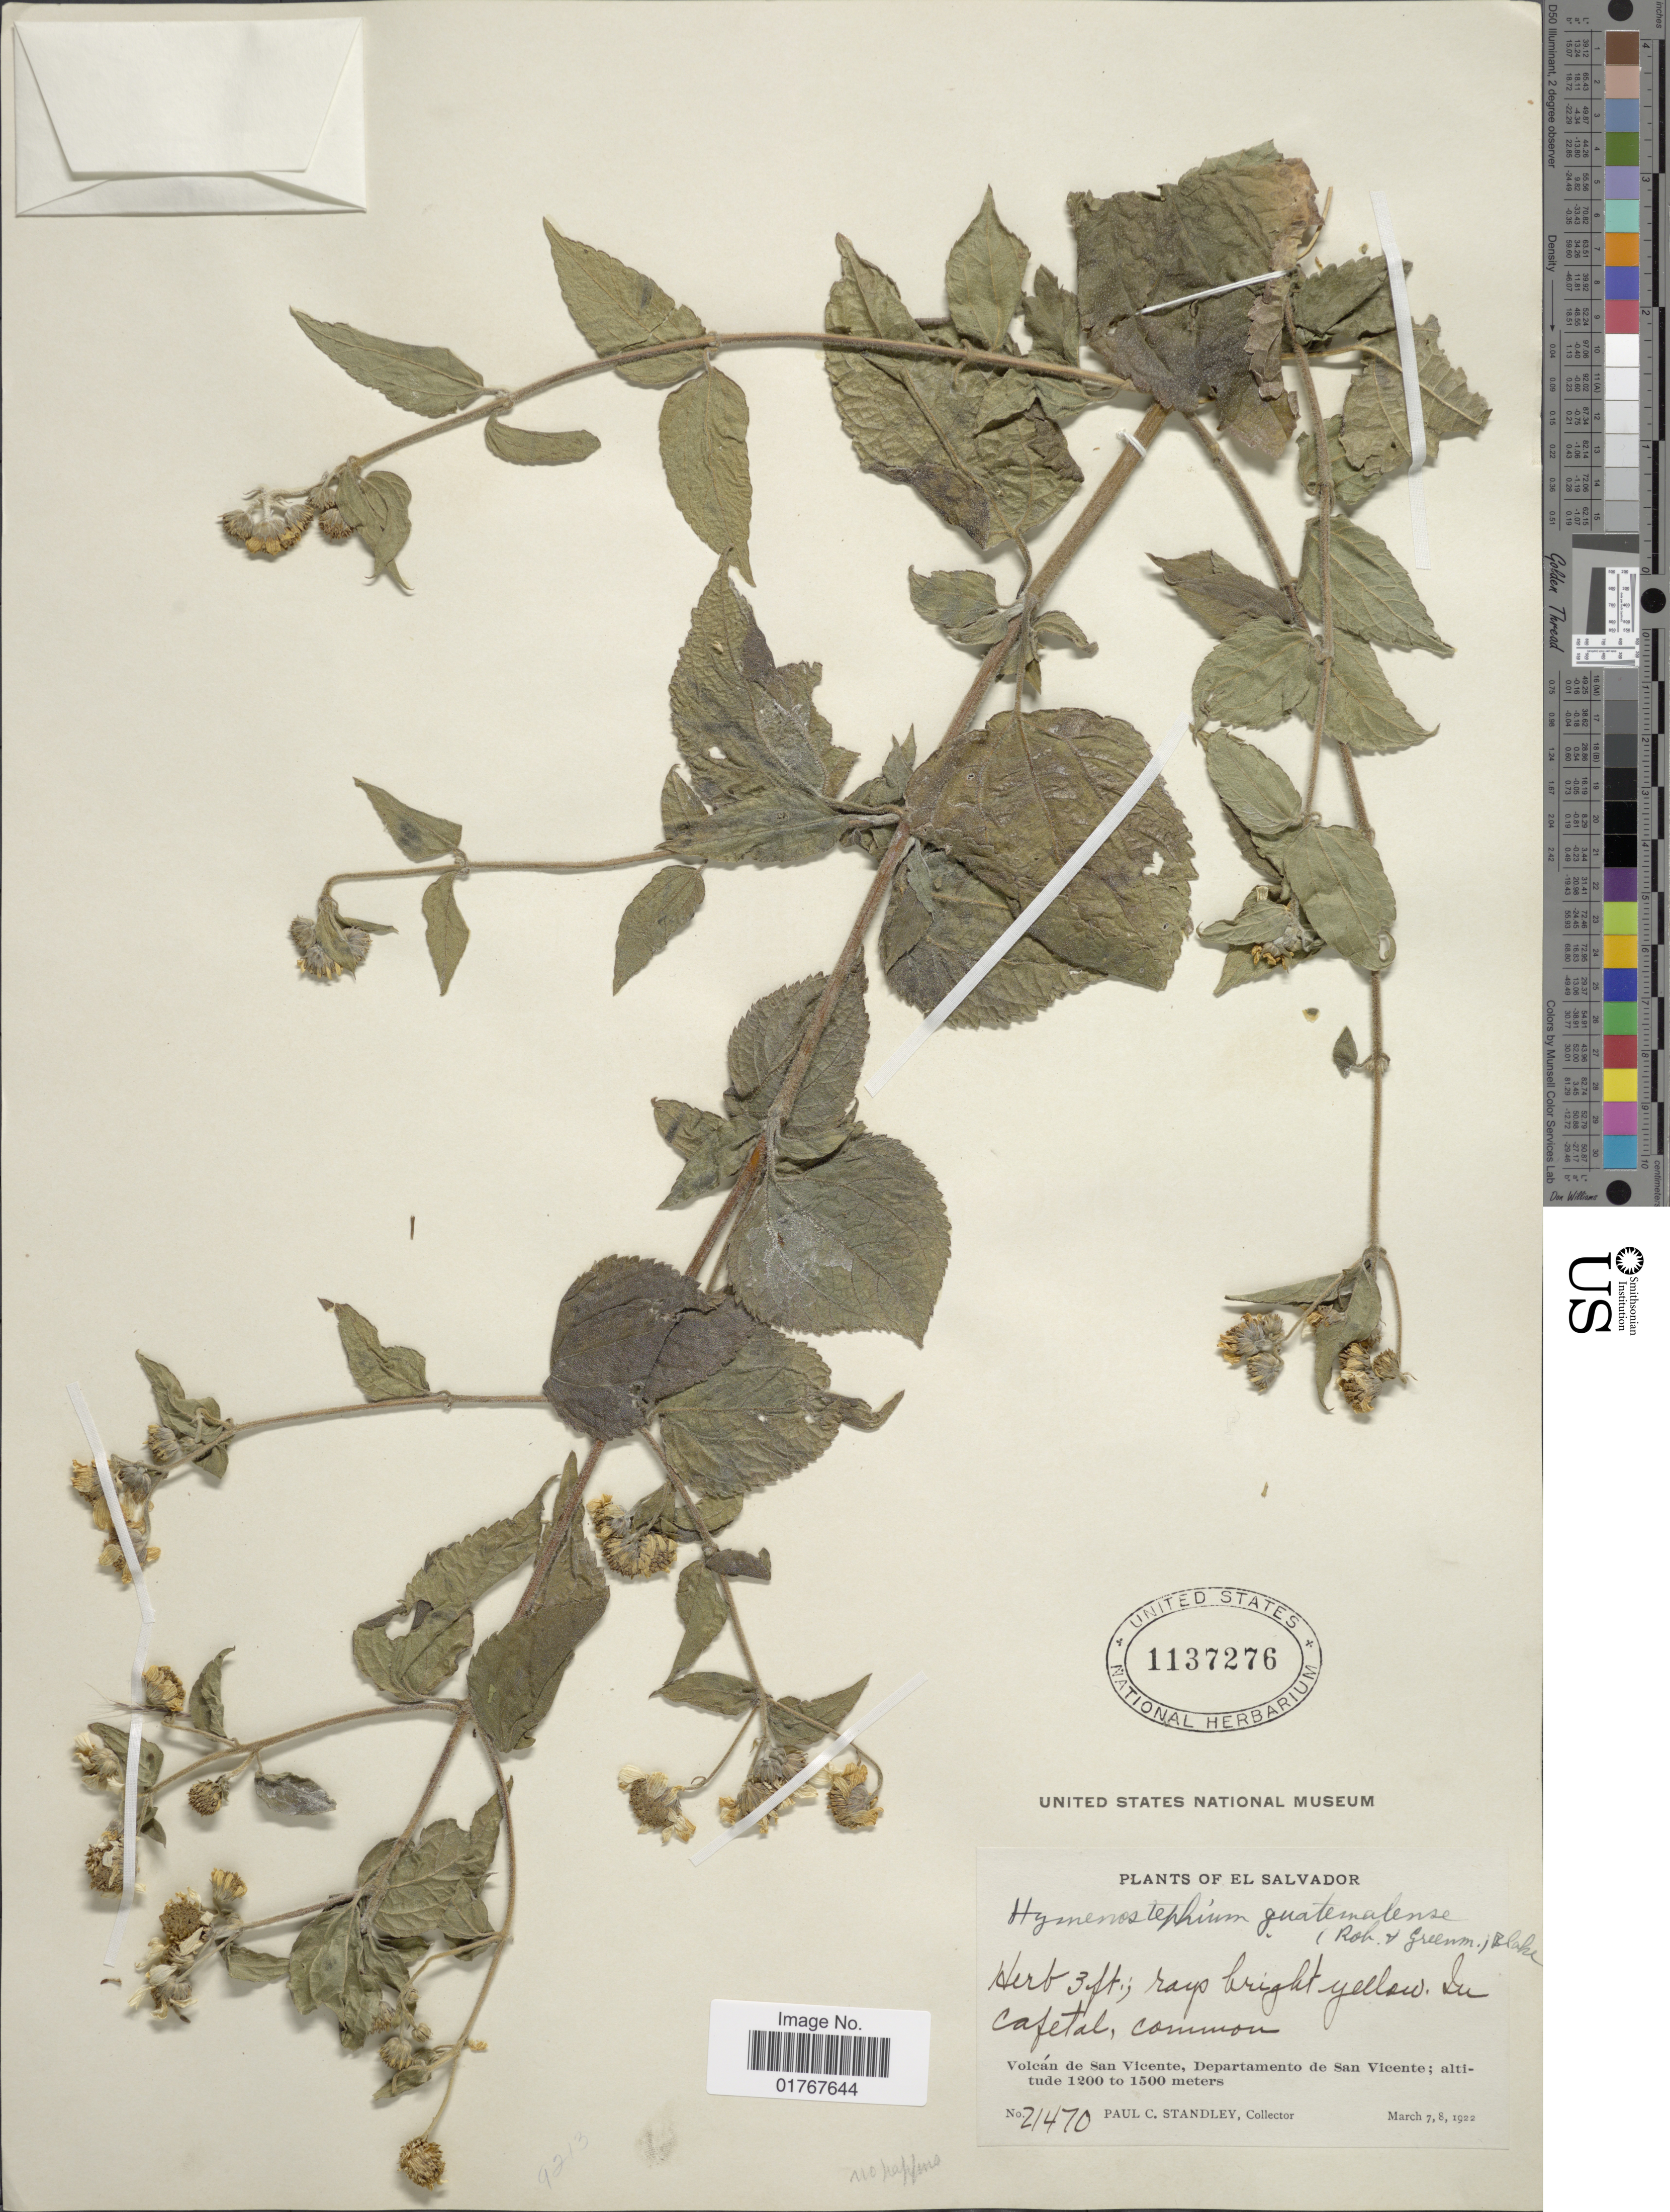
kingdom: Plantae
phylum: Tracheophyta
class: Magnoliopsida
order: Asterales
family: Asteraceae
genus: Viguiera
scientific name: Viguiera cordata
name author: (Hook. & Arn.) D'Arcy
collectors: P. C. Standley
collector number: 21470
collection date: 1922-03-07/1922-03-08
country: El Salvador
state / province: San Vincente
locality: Volcán de San Vicente, Departamento de San Vicente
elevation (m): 1200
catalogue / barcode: US 1137276